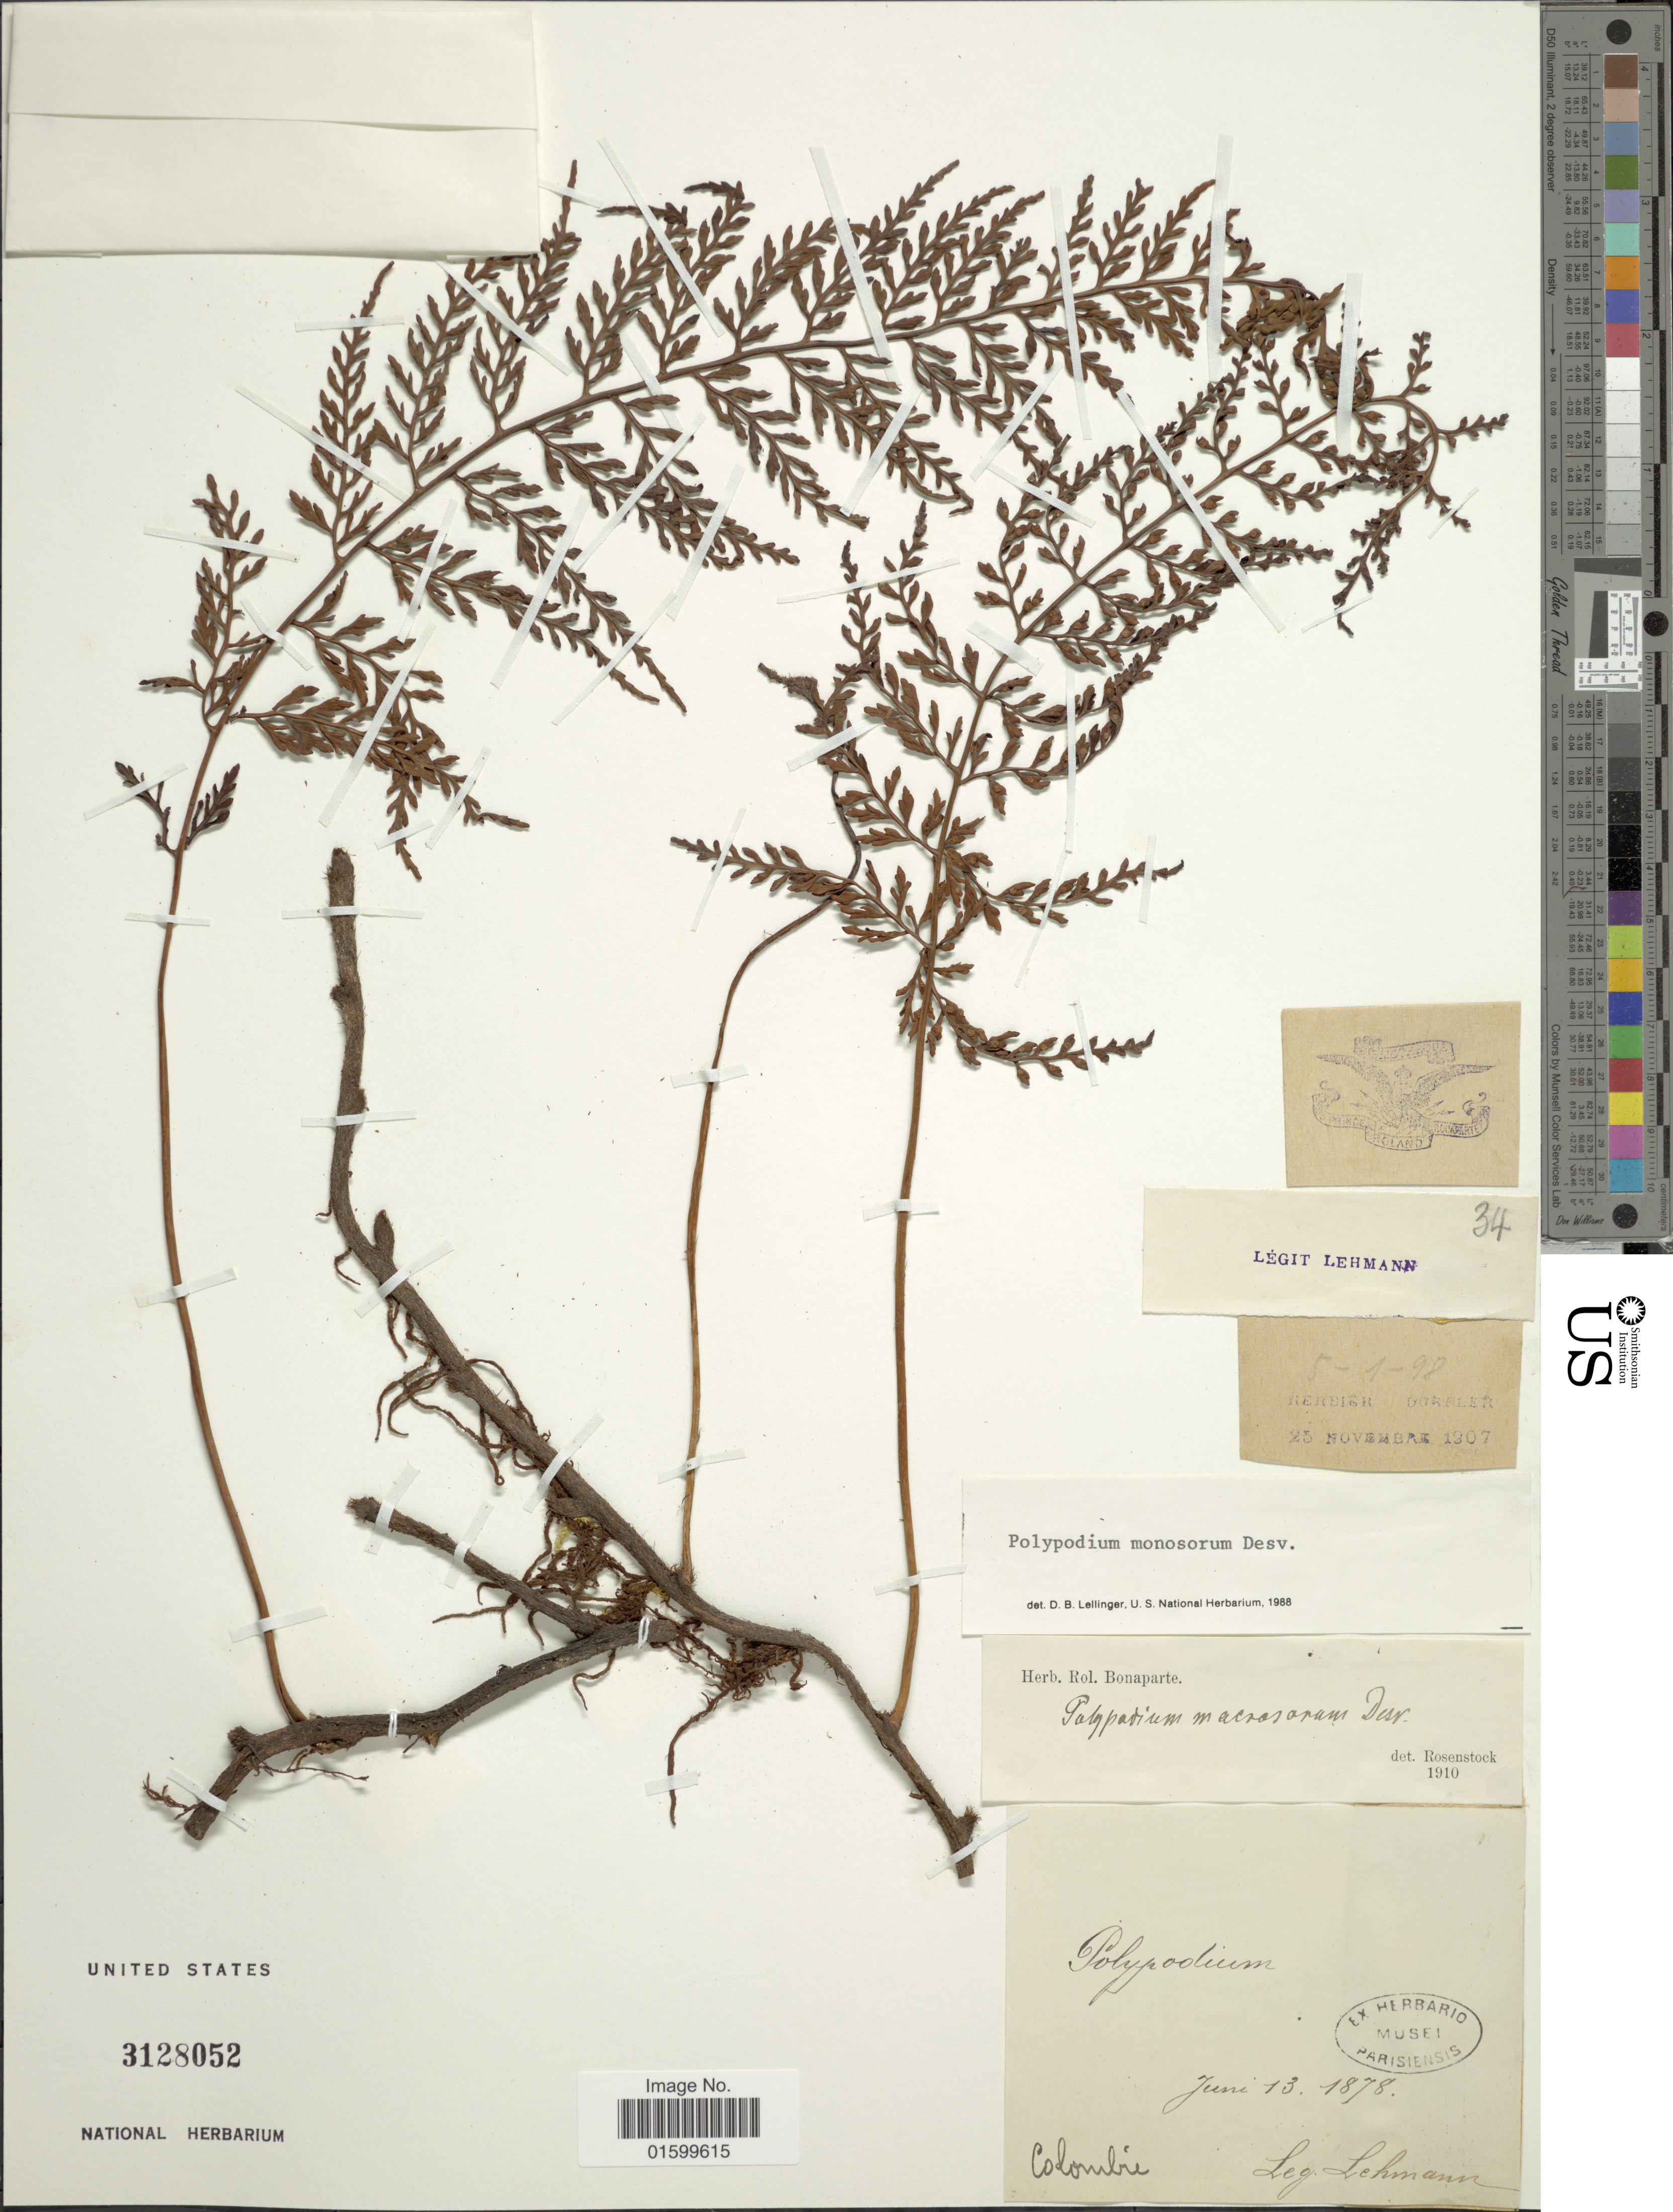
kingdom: Plantae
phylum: Tracheophyta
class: Polypodiopsida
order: Polypodiales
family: Polypodiaceae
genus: Pleopeltis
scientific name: Pleopeltis monosora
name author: (Desv.) A.R. Sm.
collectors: -. Lehman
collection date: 1878-06-13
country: Colombia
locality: Colombie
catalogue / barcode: US 3128052